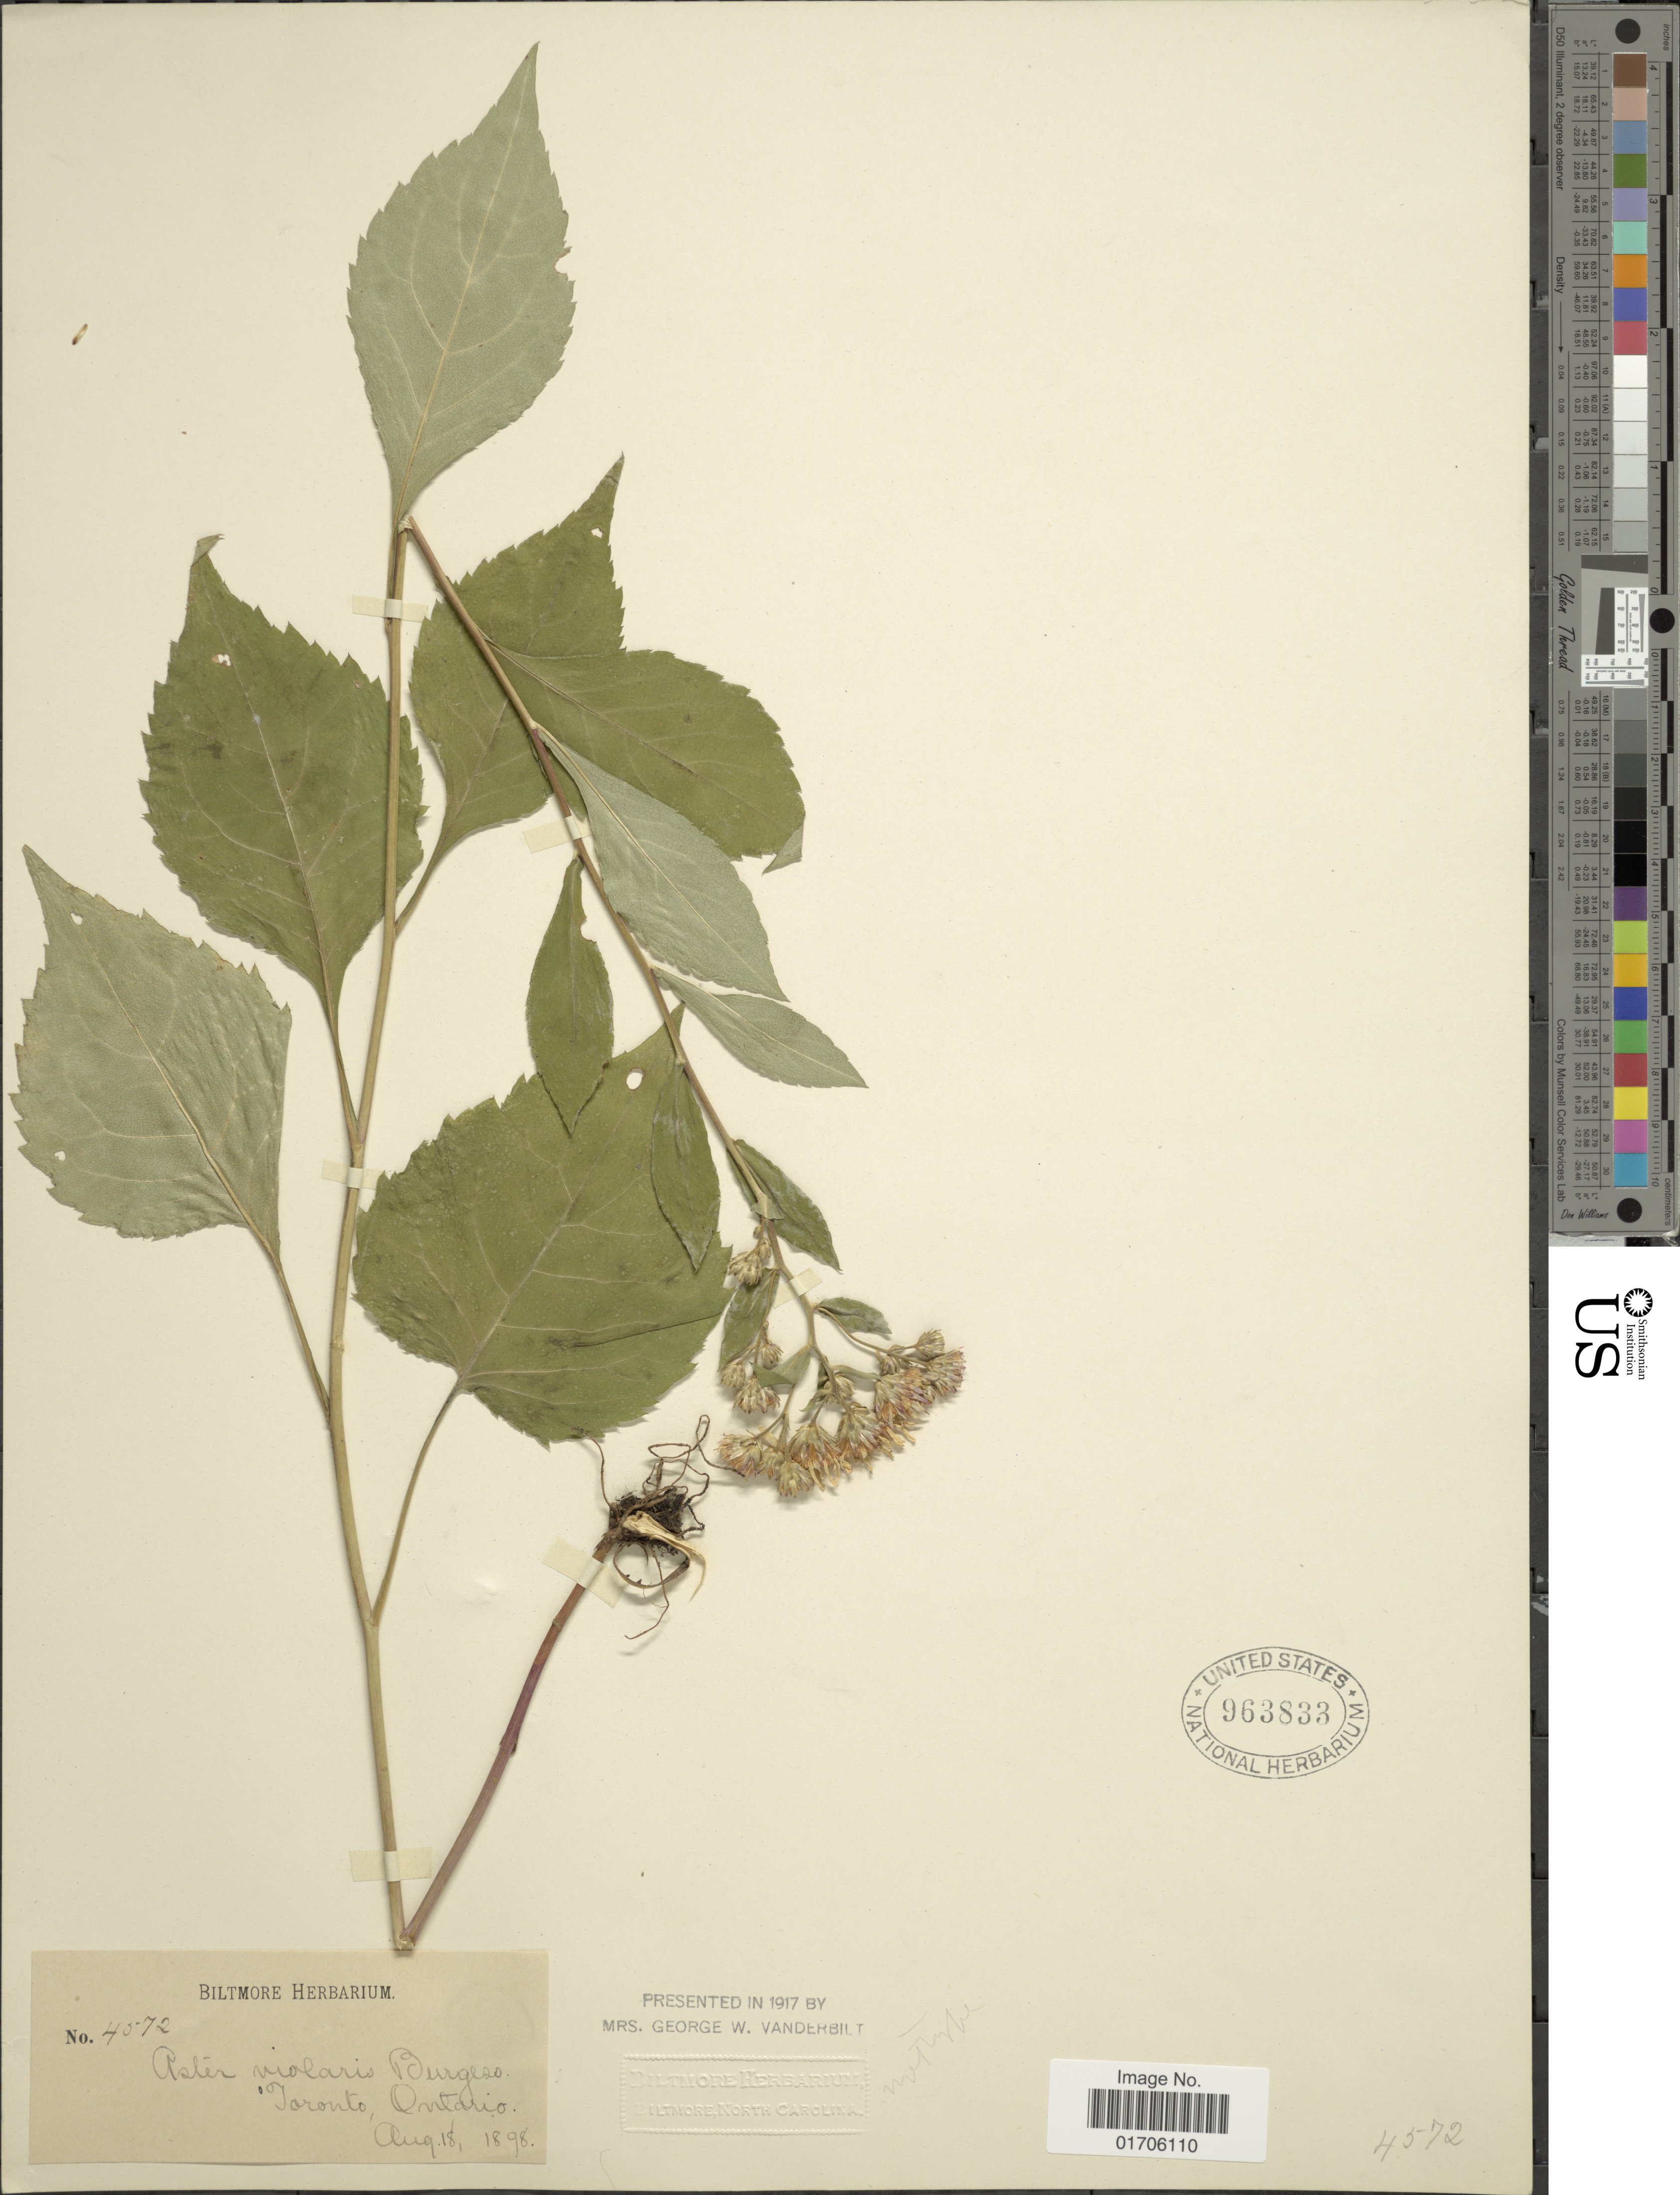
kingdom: Plantae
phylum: Tracheophyta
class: Magnoliopsida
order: Asterales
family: Asteraceae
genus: Aster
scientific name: Aster violaris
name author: E.S. Burgess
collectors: ex herb. Biltmore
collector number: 4572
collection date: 1898-08-18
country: Canada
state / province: Ontario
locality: Toronto, Ontario.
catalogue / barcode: US 963833